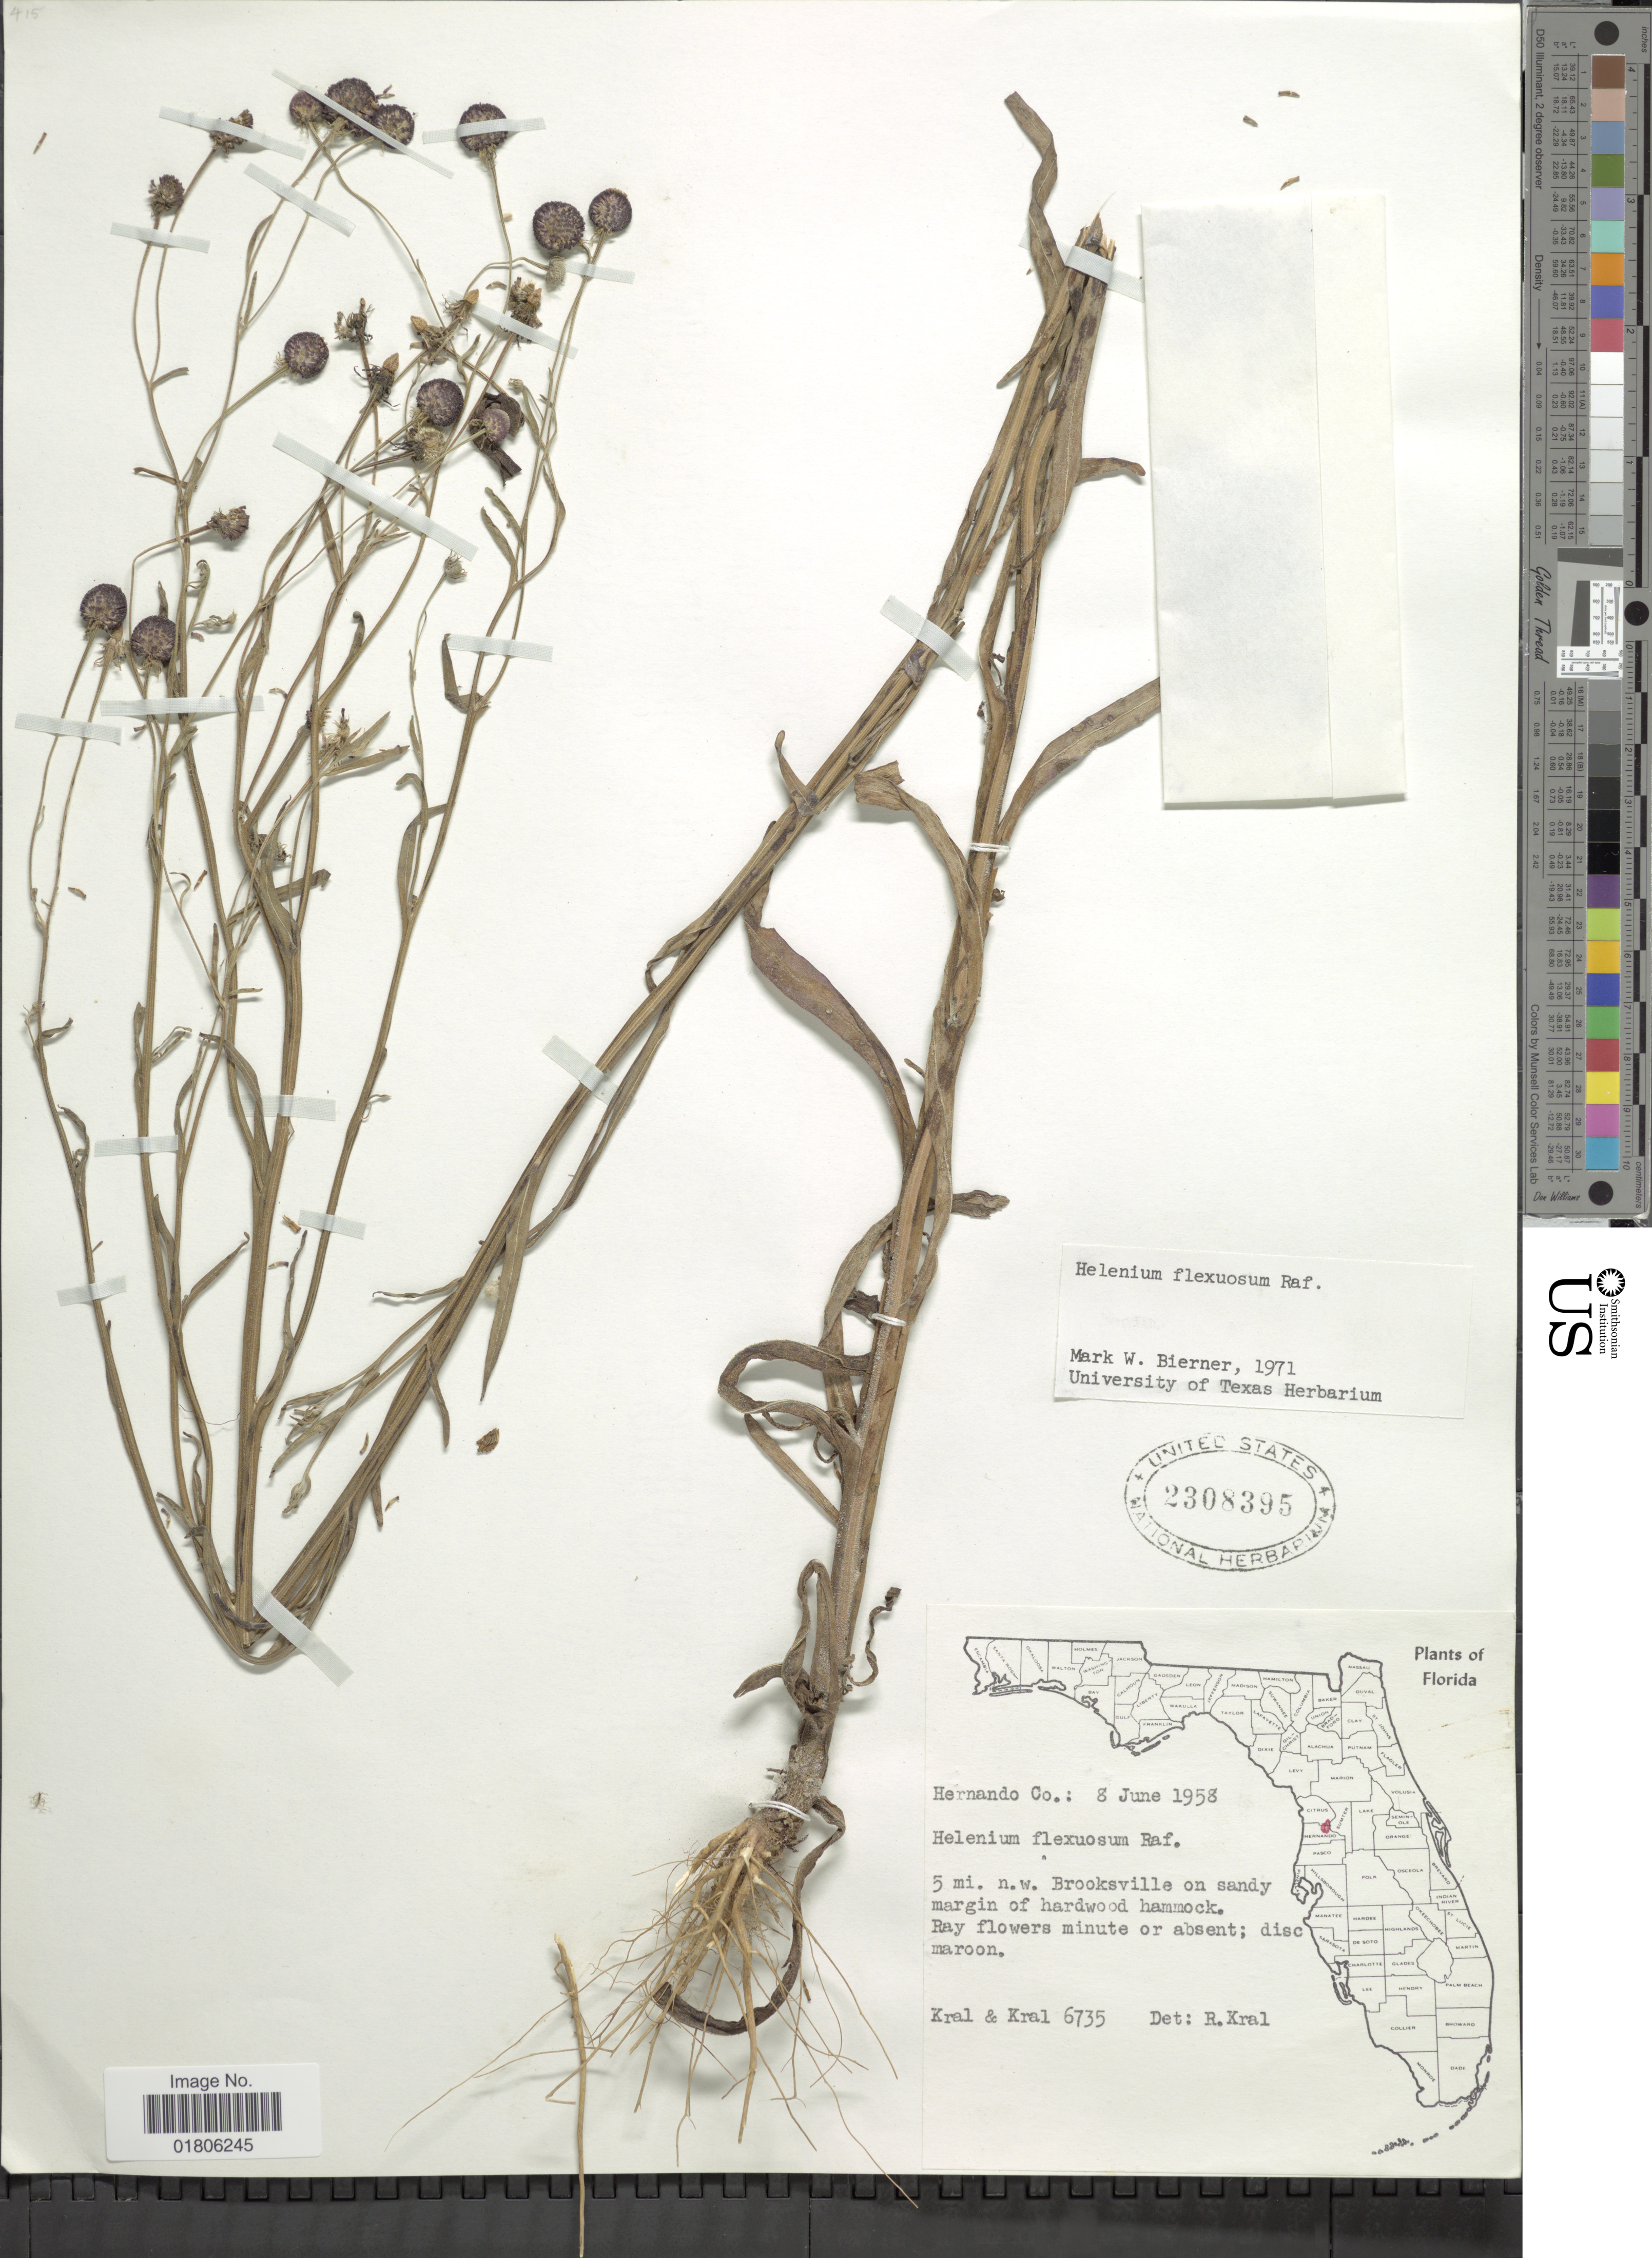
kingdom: Plantae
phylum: Tracheophyta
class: Magnoliopsida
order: Asterales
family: Asteraceae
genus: Helenium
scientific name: Helenium flexuosum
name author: Raf.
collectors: -- Kral & -- Kral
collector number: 6735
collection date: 1958-06-08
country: United States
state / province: Florida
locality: Hernando Co.: 5 mi. n.w. Brooksville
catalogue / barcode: US 2308395